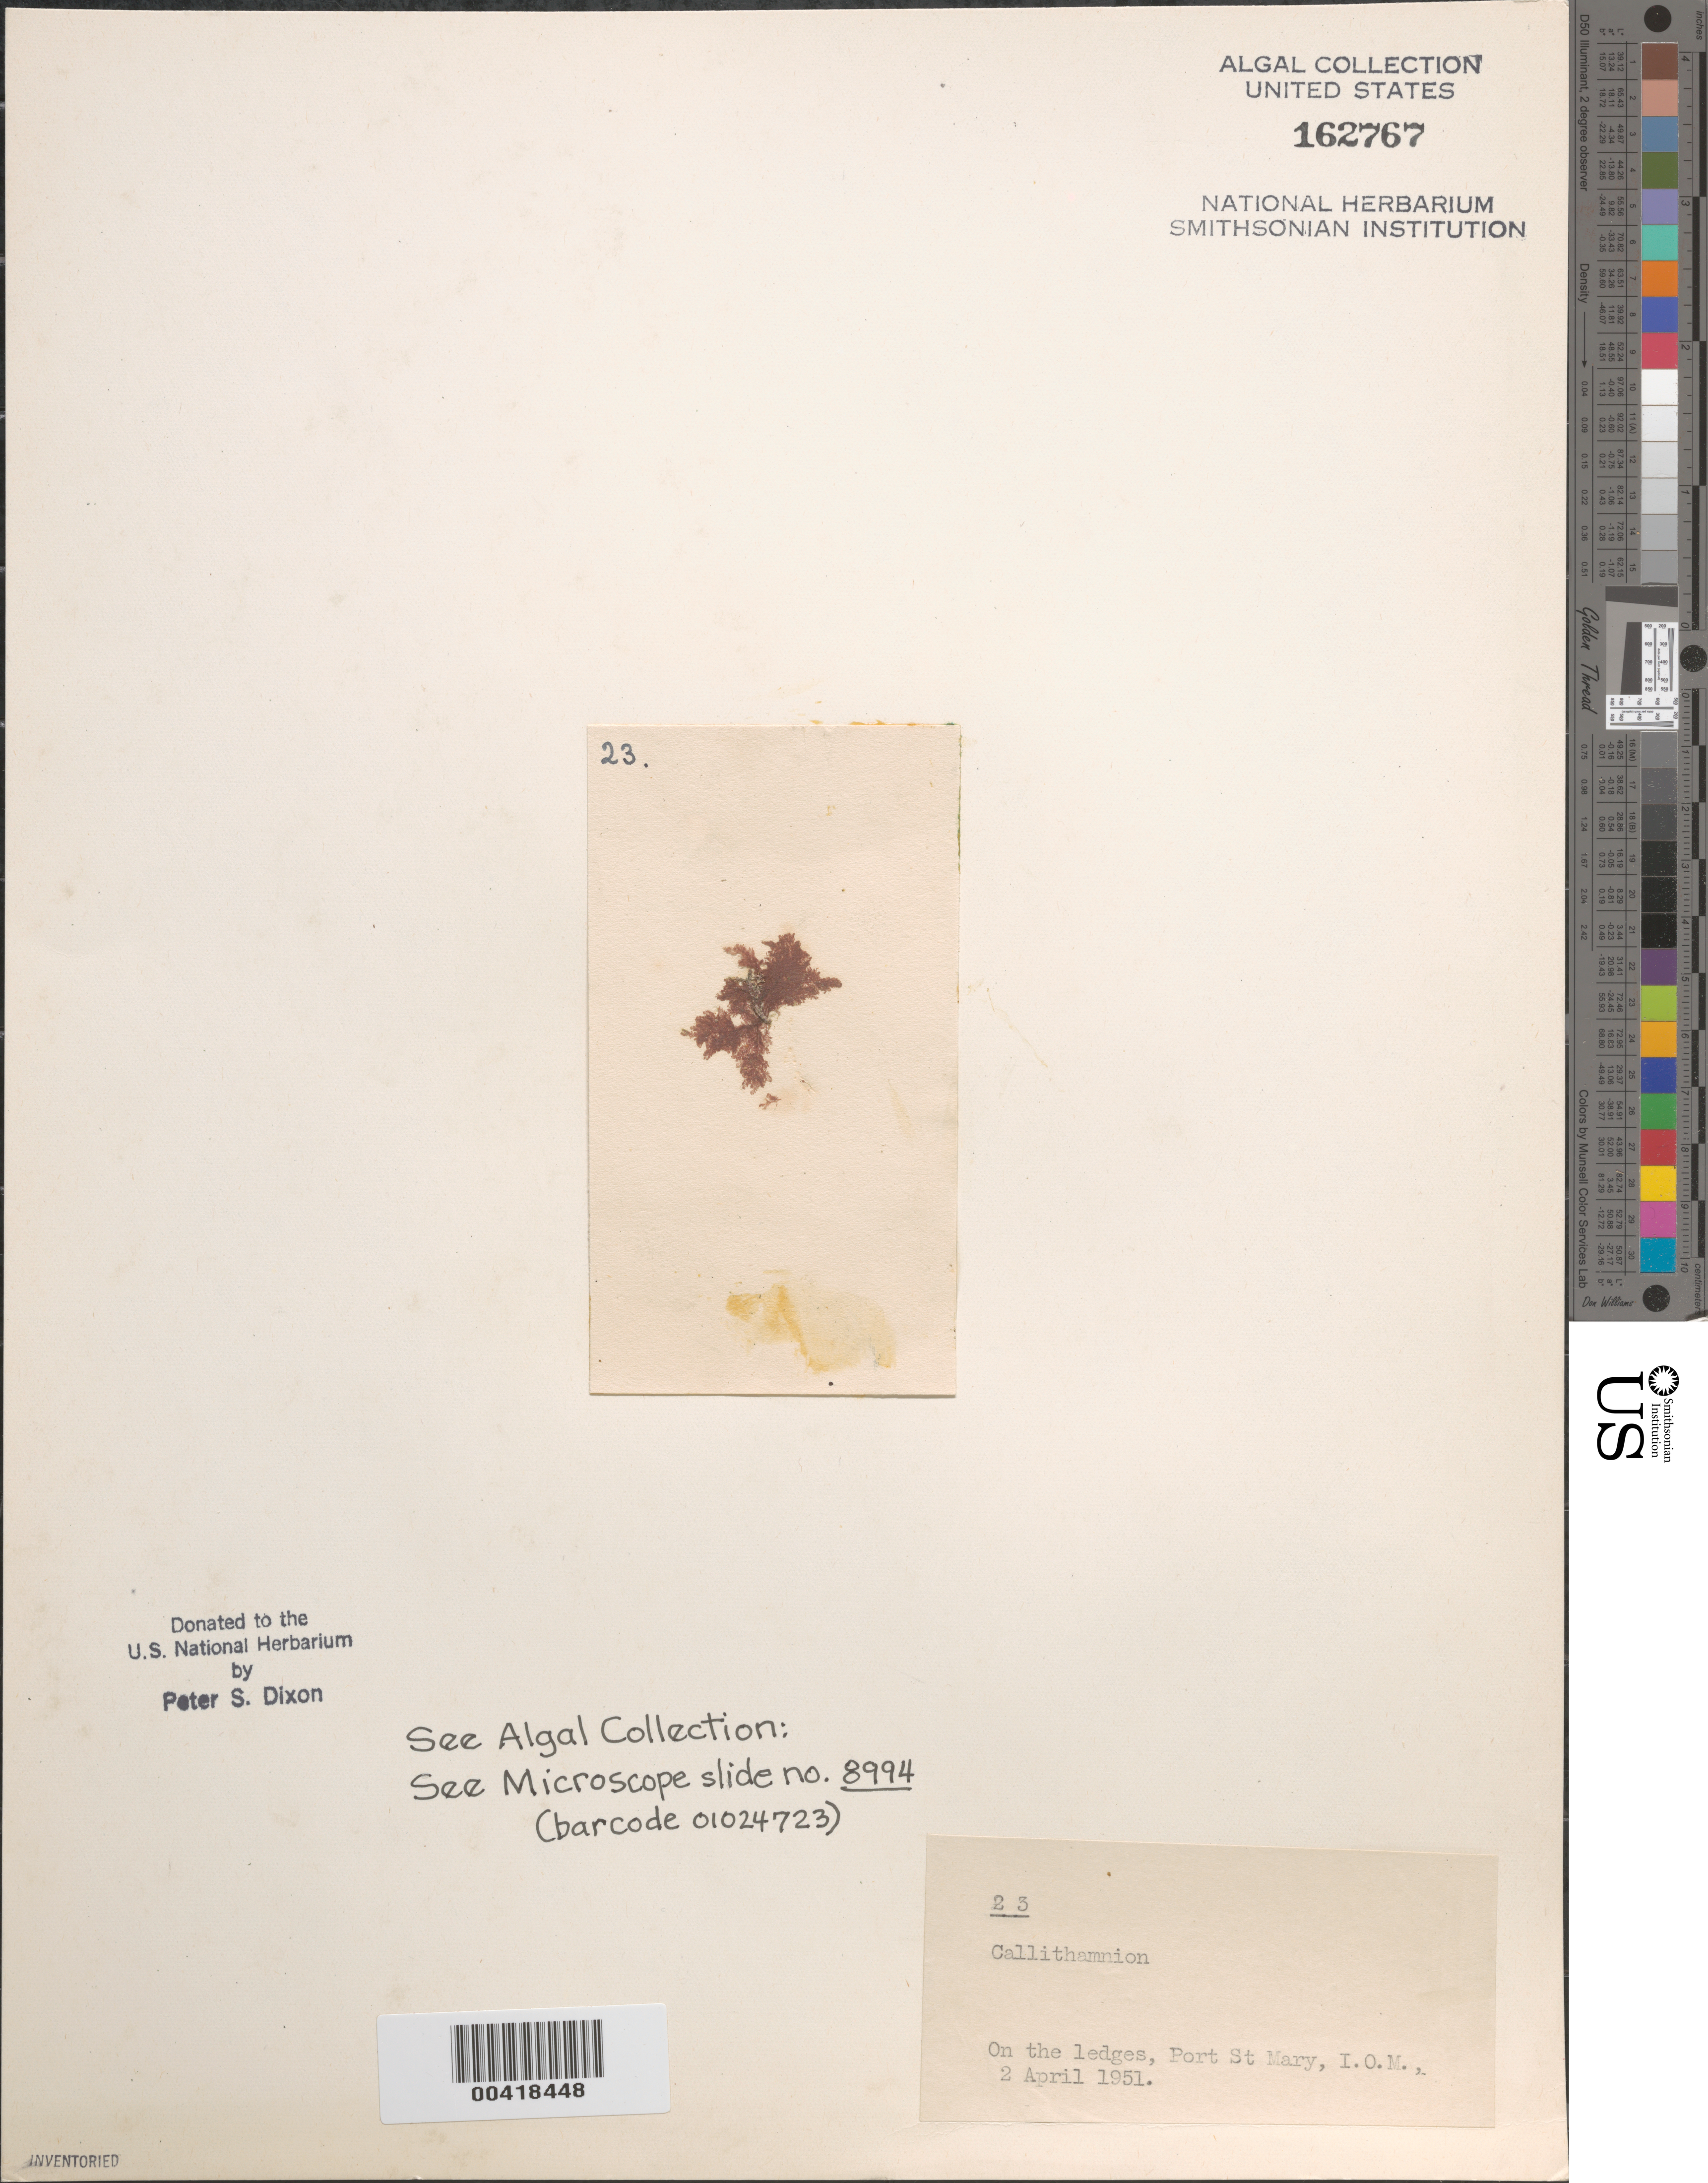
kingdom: Plantae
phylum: Rhodophyta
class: Florideophyceae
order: Ceramiales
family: Callithamniaceae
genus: Callithamnion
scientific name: Callithamnion sp.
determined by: Dixon, P. S.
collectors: P. S. Dixon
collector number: PSD 23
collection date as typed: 02 Apr 1951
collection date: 1951-04-02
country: United Kingdom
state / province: England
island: Isle of Man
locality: Port St. Mary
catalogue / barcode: US 162767